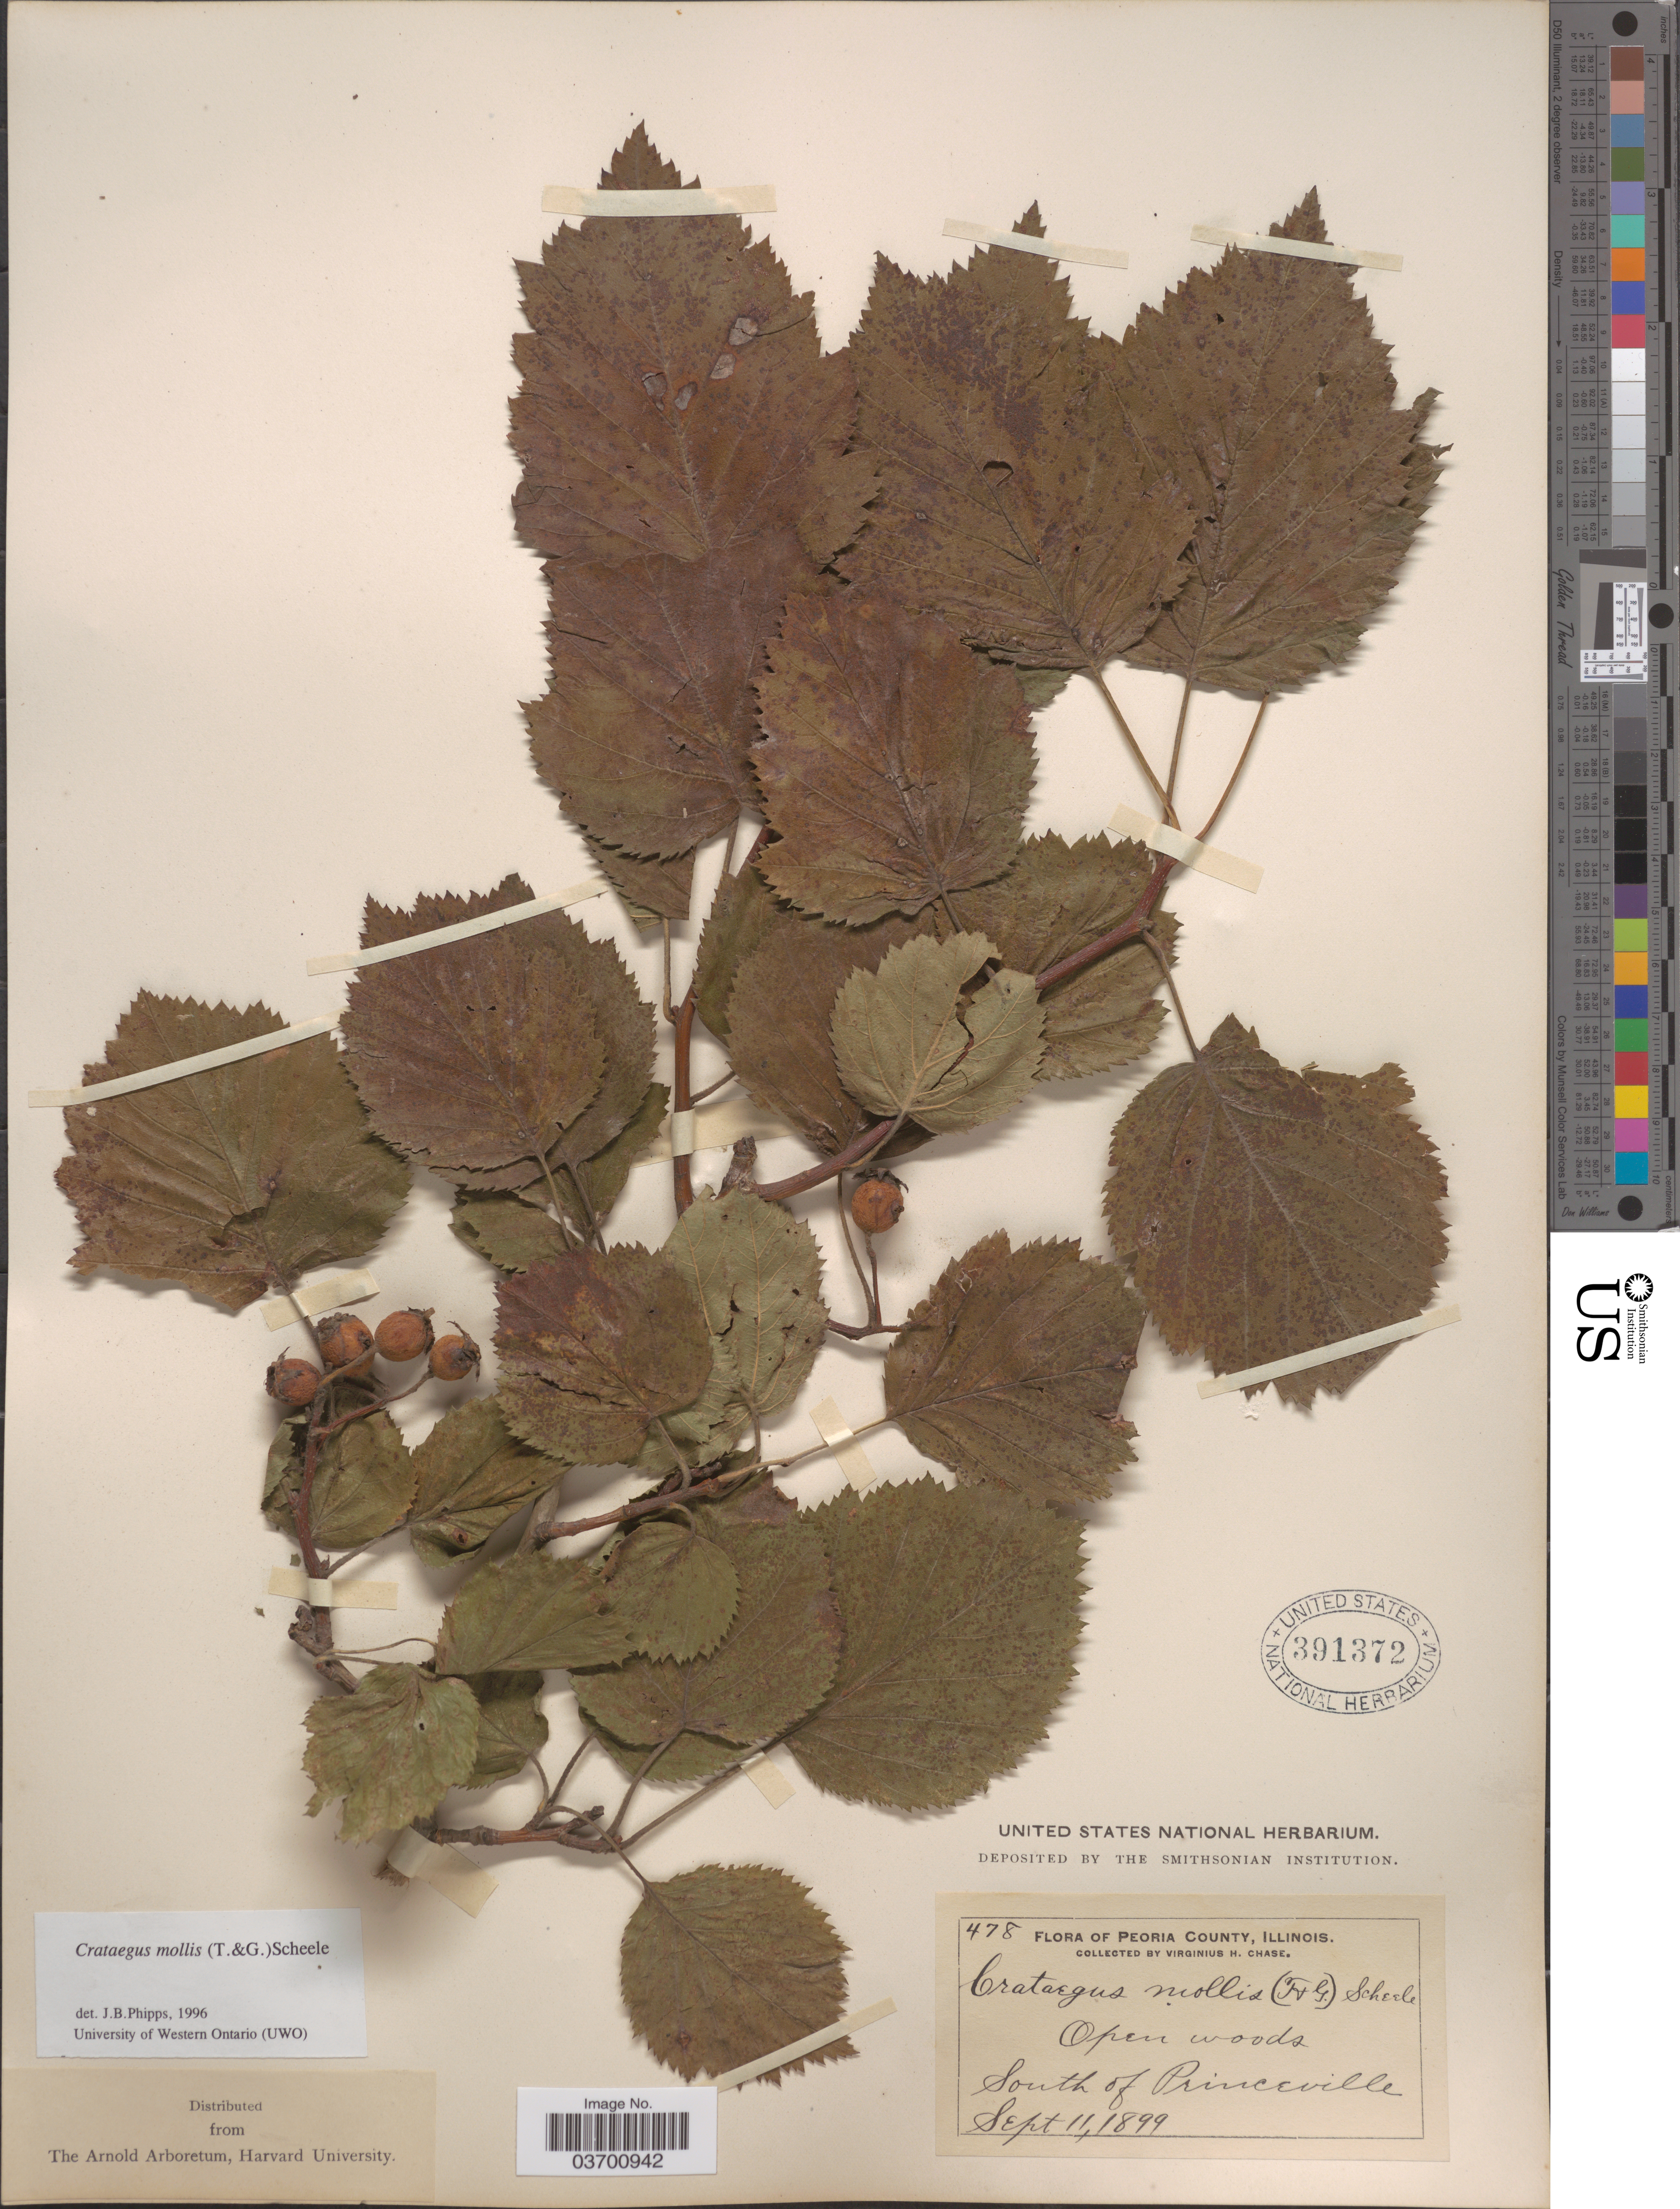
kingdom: Plantae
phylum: Tracheophyta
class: Magnoliopsida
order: Rosales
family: Rosaceae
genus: Crataegus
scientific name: Crataegus mollis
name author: (Torr. & A. Gray) Scheele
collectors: V. H. Chase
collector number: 478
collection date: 1899-09-11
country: United States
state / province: Illinois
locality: Peoria County. South of Princeville.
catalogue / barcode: US 391372